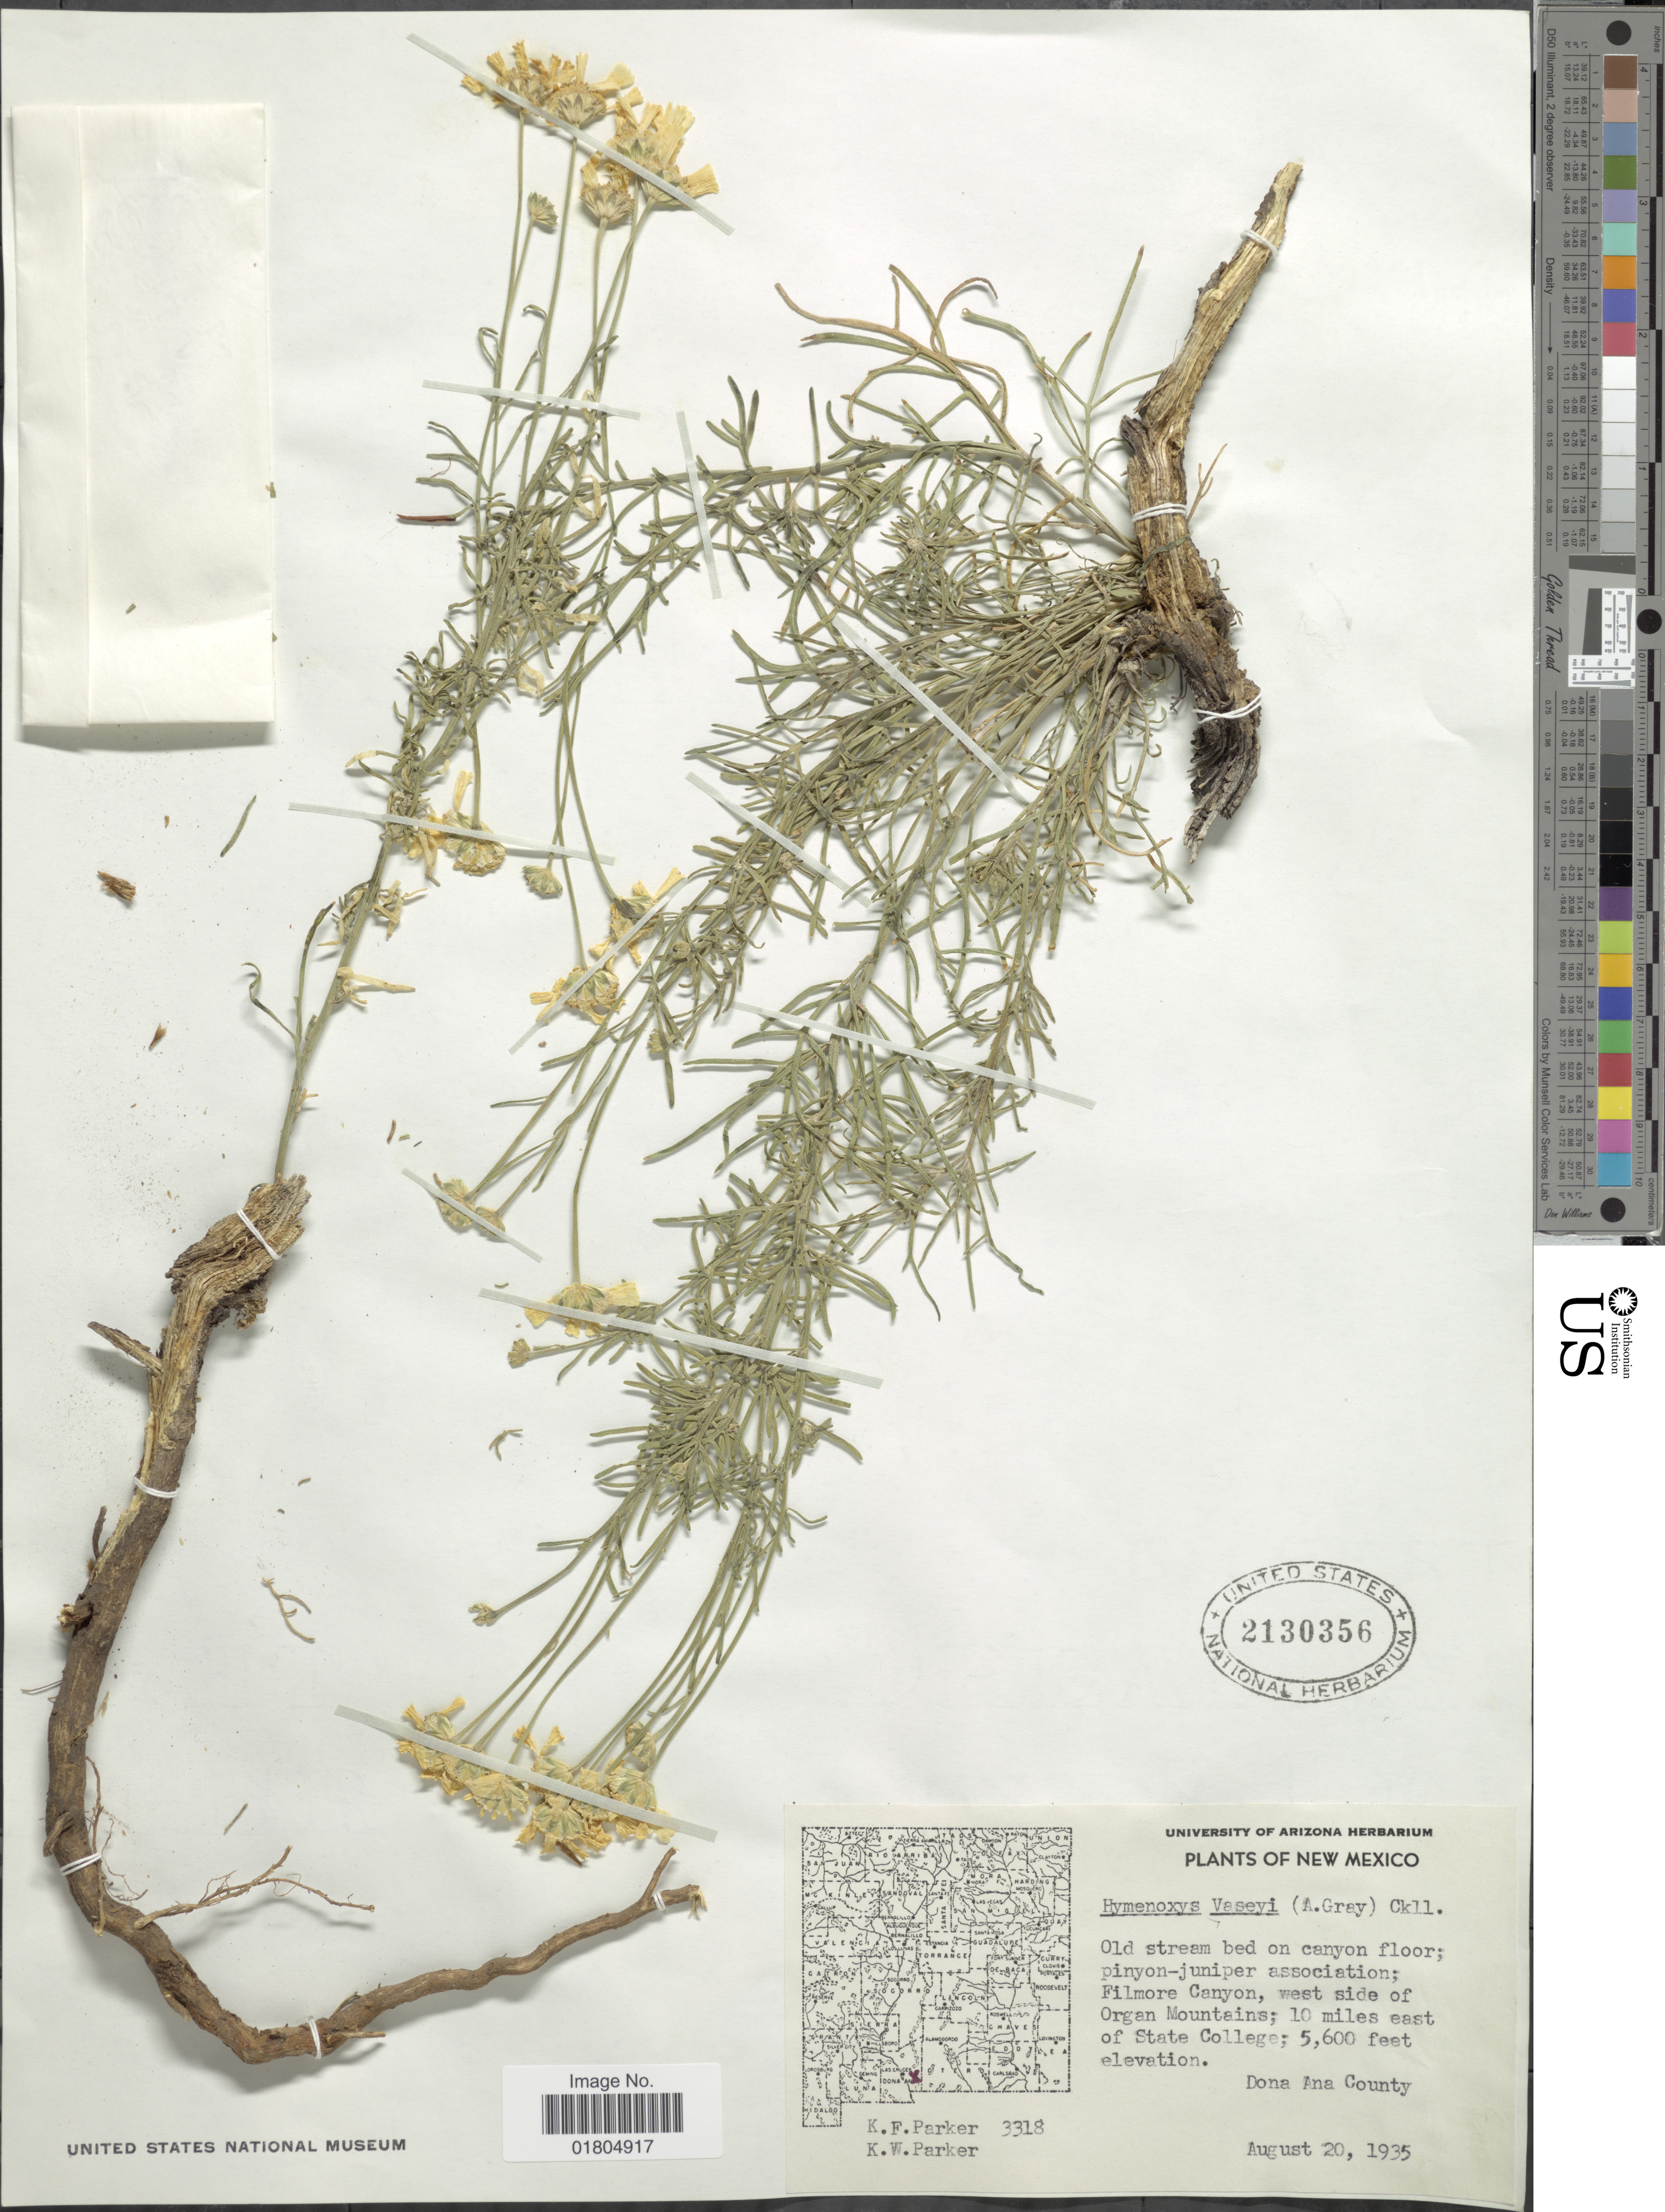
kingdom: Plantae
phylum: Tracheophyta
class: Magnoliopsida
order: Asterales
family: Asteraceae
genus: Hymenoxys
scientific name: Hymenoxys vaseyi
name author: (A. Gray) Cockerell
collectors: K. F. Parker & K. Parker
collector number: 3318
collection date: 1935-08-20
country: United States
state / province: New Mexico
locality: Filmore Canyon; west side of Organ Mountains; 10 miles east of State College. Dona Ana County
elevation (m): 1707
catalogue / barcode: US 2130356